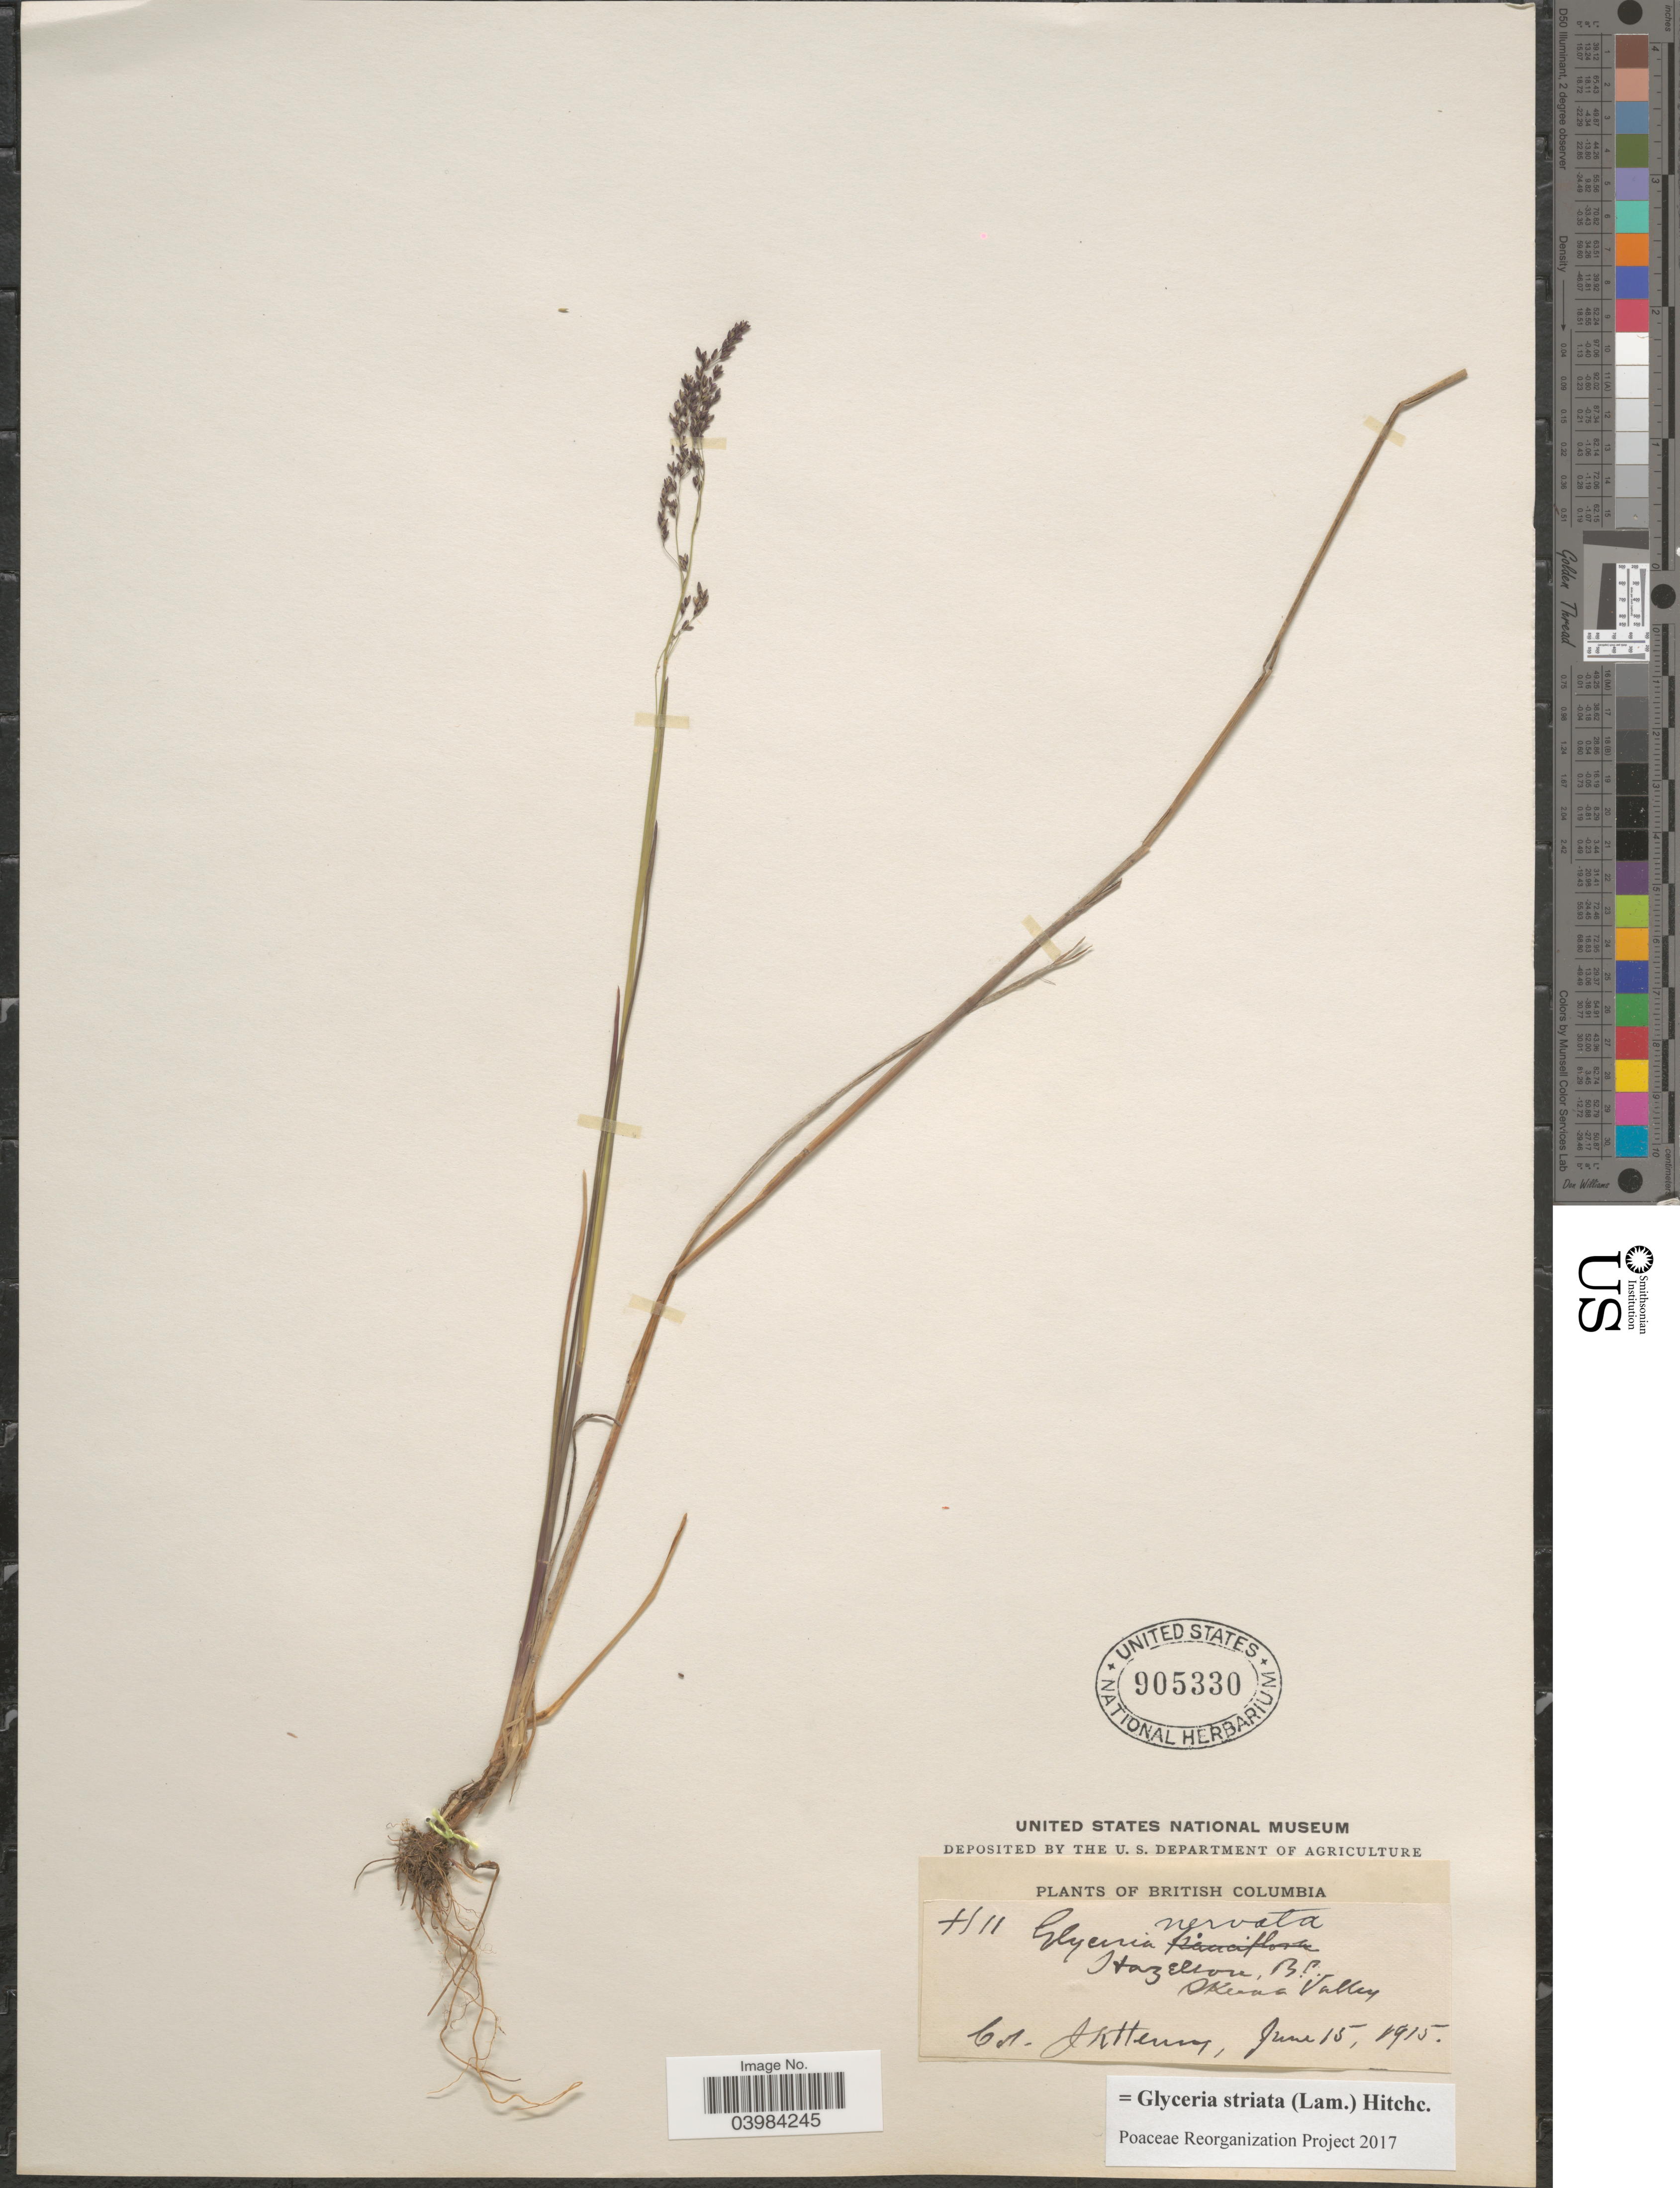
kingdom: Plantae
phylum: Tracheophyta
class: Liliopsida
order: Poales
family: Poaceae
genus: Glyceria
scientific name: Glyceria striata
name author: (Lam.) Hitchc.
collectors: J. K. Henry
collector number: H11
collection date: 1915-06-15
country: Canada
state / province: British Columbia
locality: Hazelton, Skeena Valley.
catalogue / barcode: US 905330